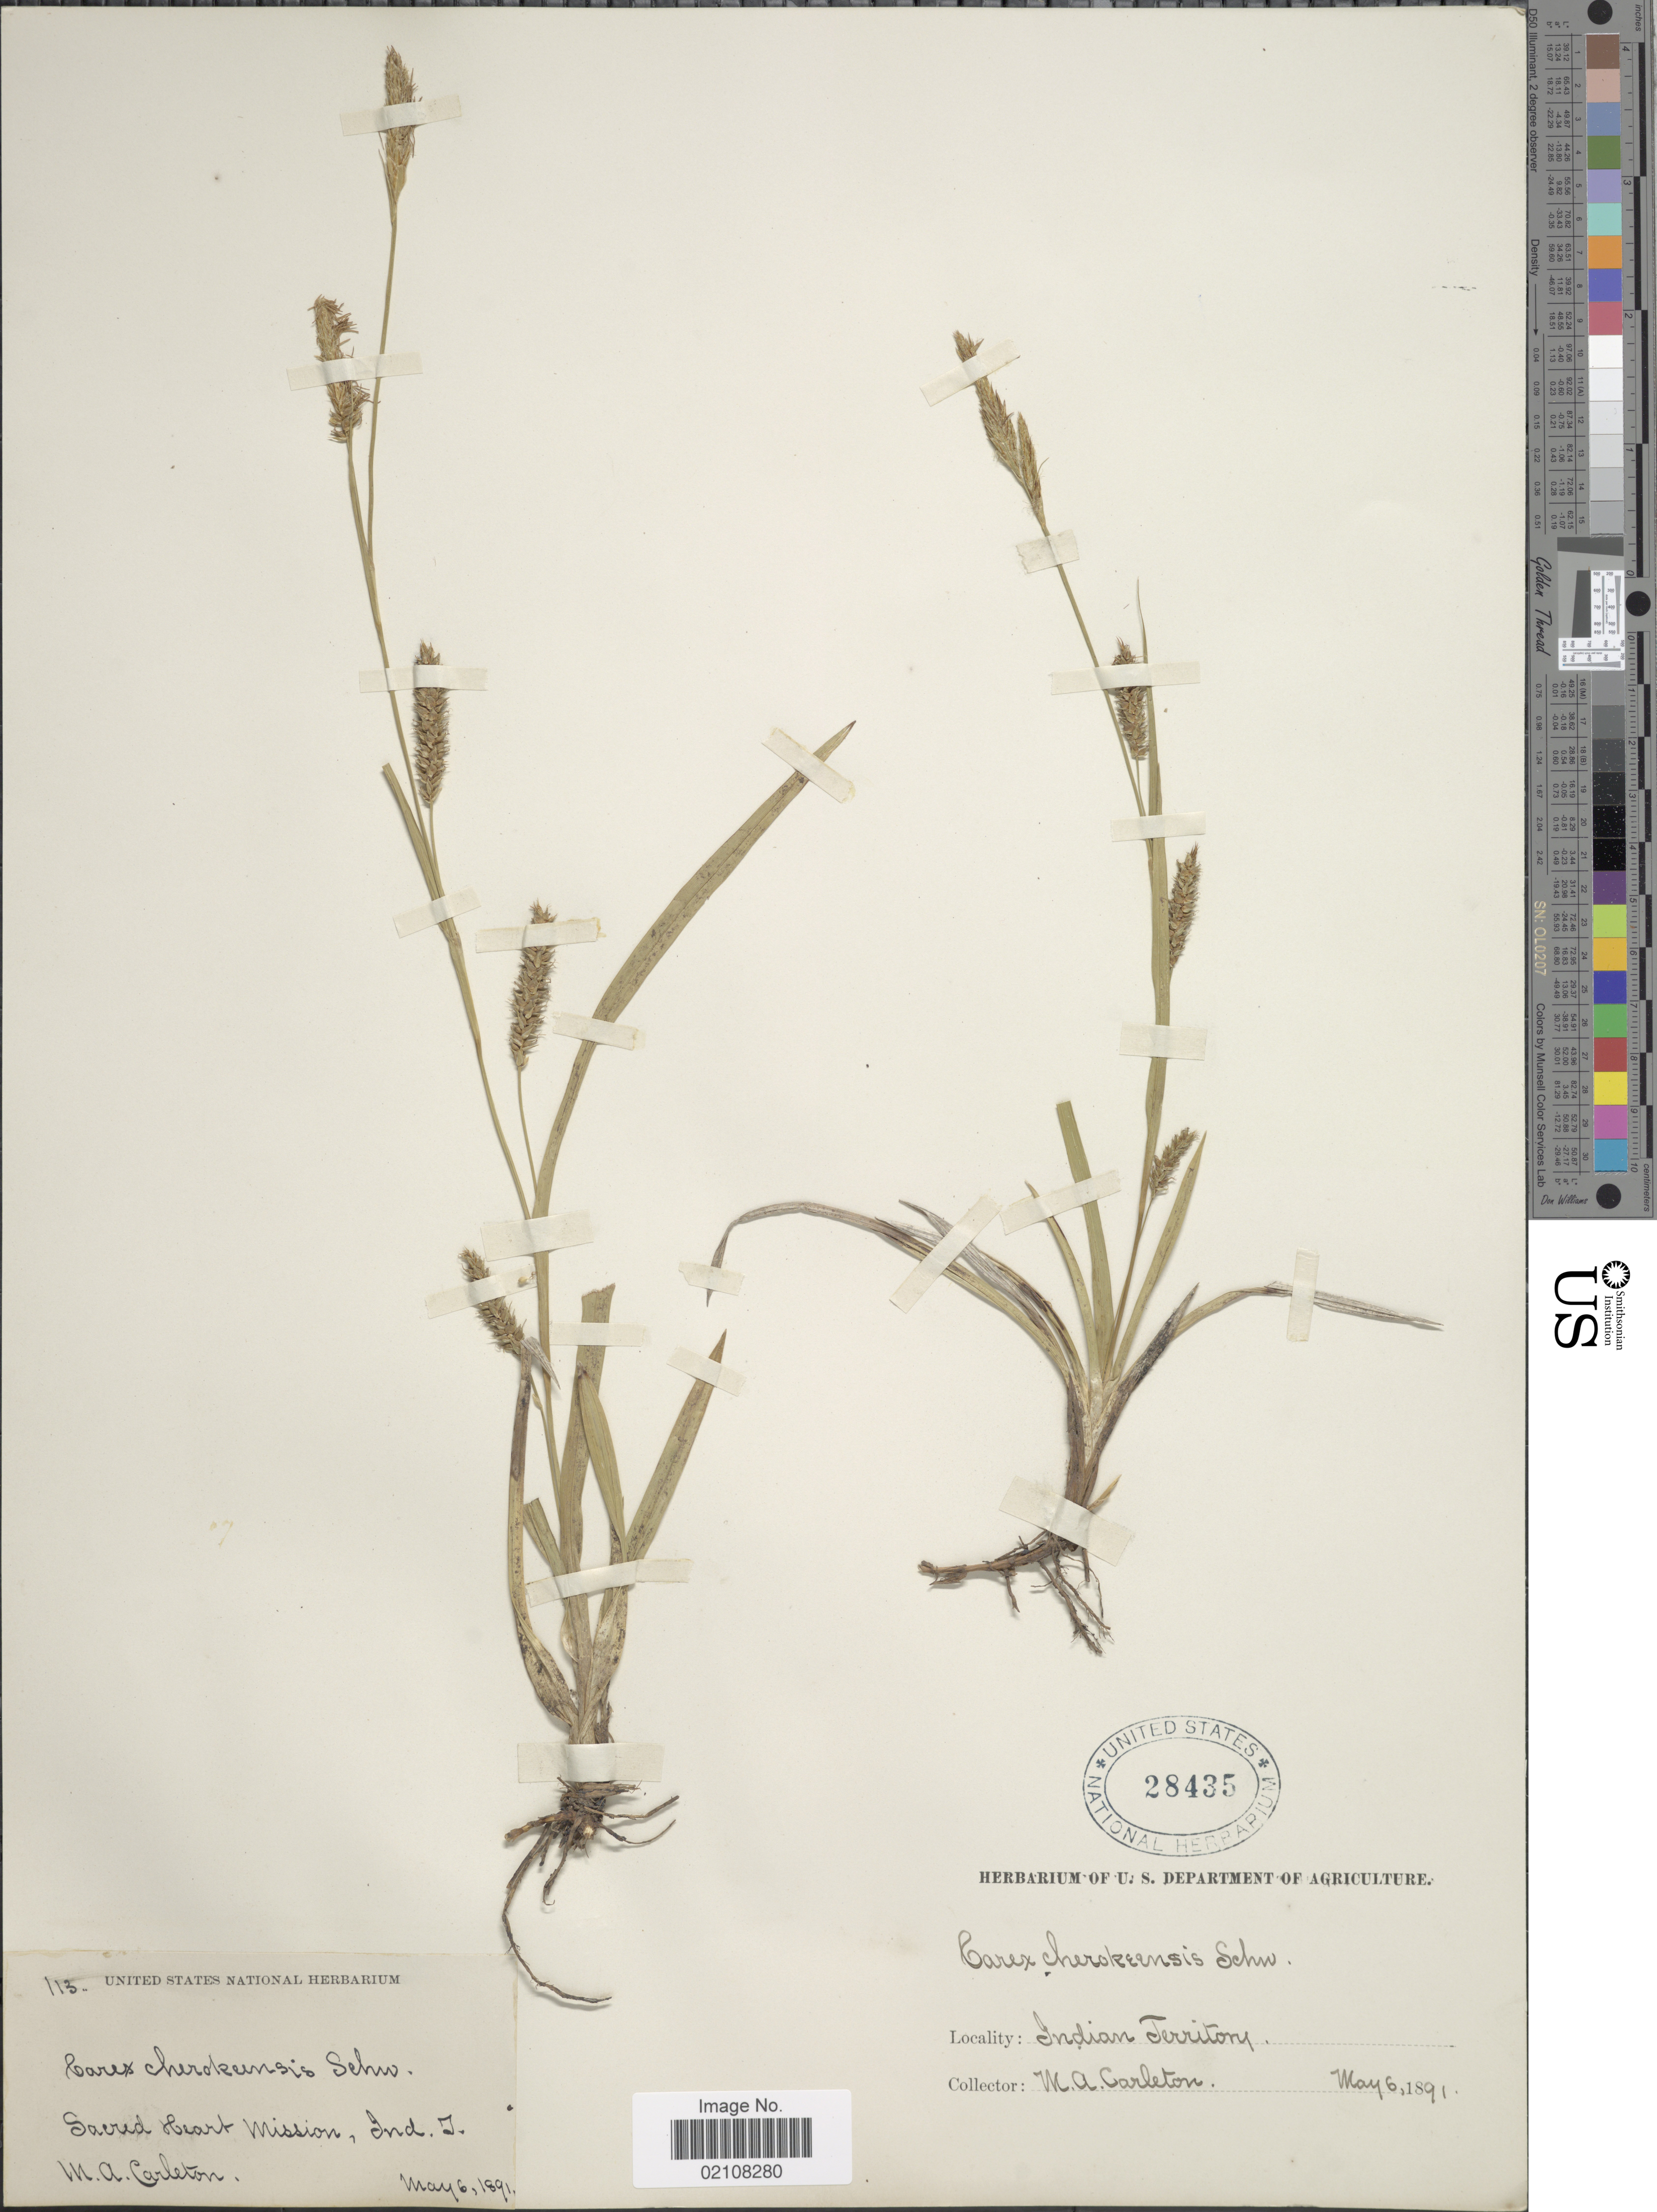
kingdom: Plantae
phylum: Tracheophyta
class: Liliopsida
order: Poales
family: Cyperaceae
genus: Carex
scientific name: Carex cherokeensis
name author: Schwein.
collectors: M. A. Carleton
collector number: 113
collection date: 1891-05-06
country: United States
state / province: Oklahoma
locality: Sacred Heart Mission, Indian Territory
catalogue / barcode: US 28435